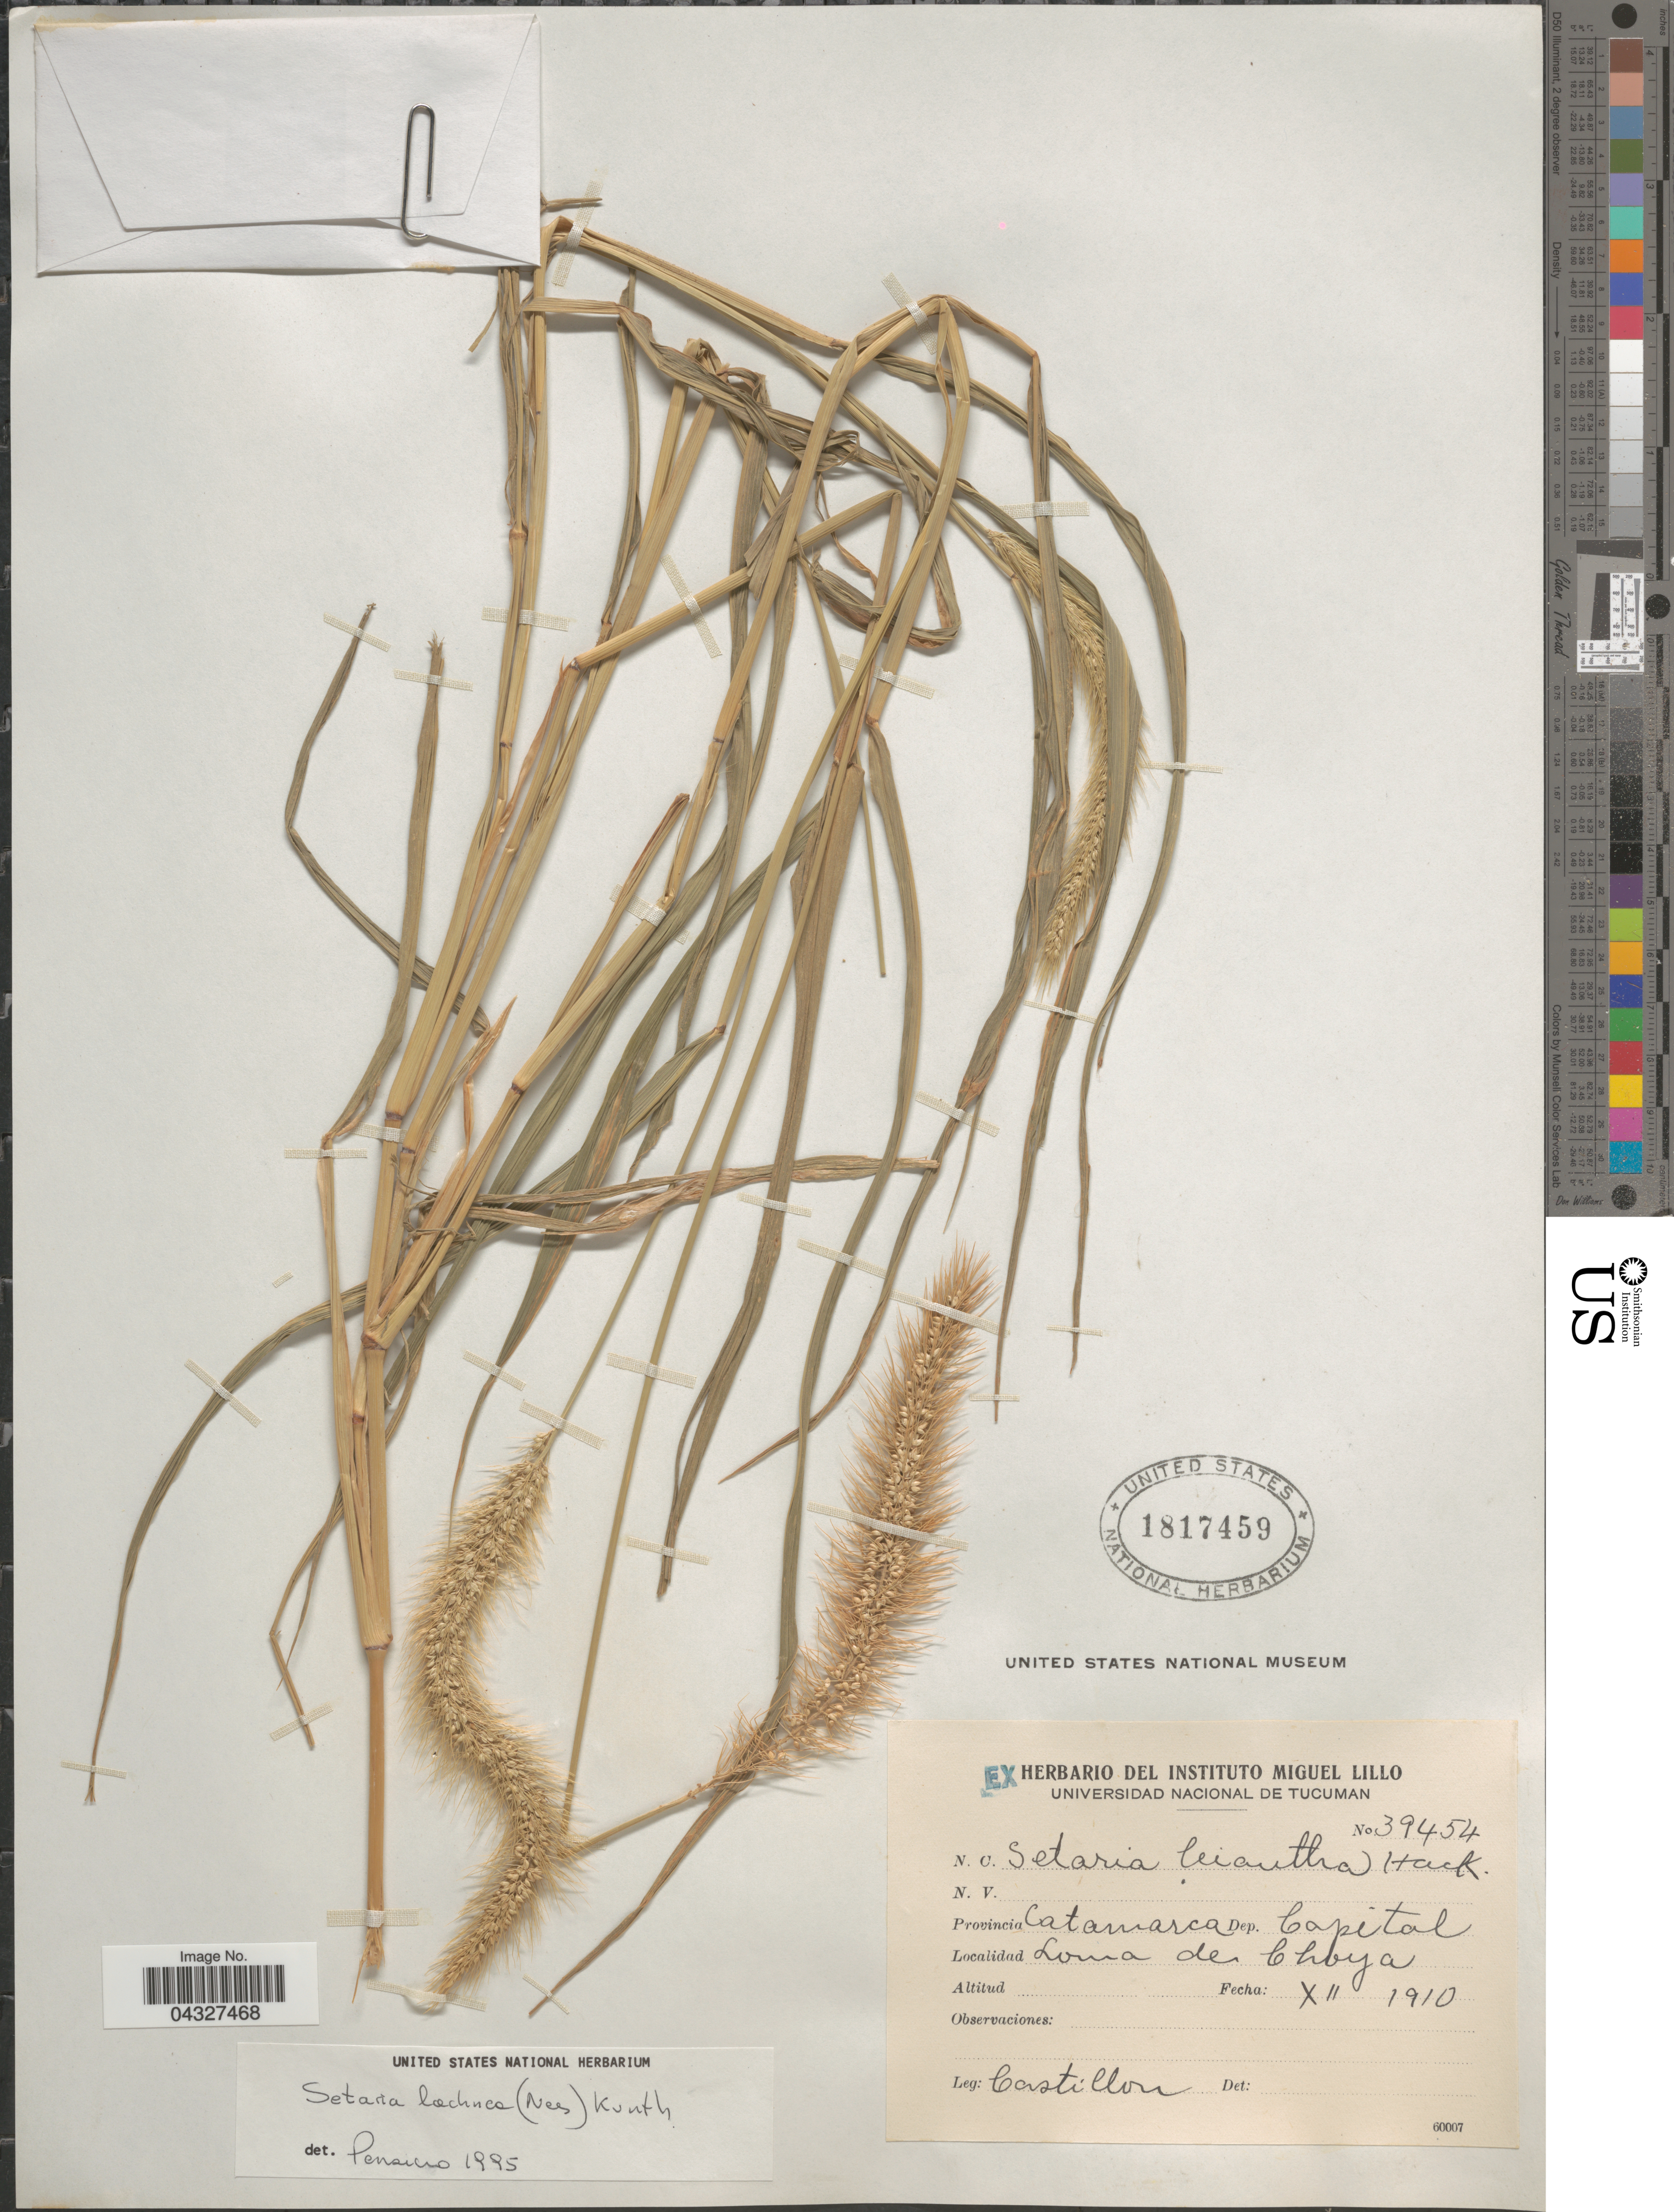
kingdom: Plantae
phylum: Tracheophyta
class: Liliopsida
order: Poales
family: Poaceae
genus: Setaria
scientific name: Setaria lachnea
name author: (Nees) Kunth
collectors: Castillon, --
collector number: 39454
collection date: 1910-12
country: Argentina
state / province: Catamarca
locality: Dep. Capital. Loma de Choya.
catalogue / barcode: US 1817459